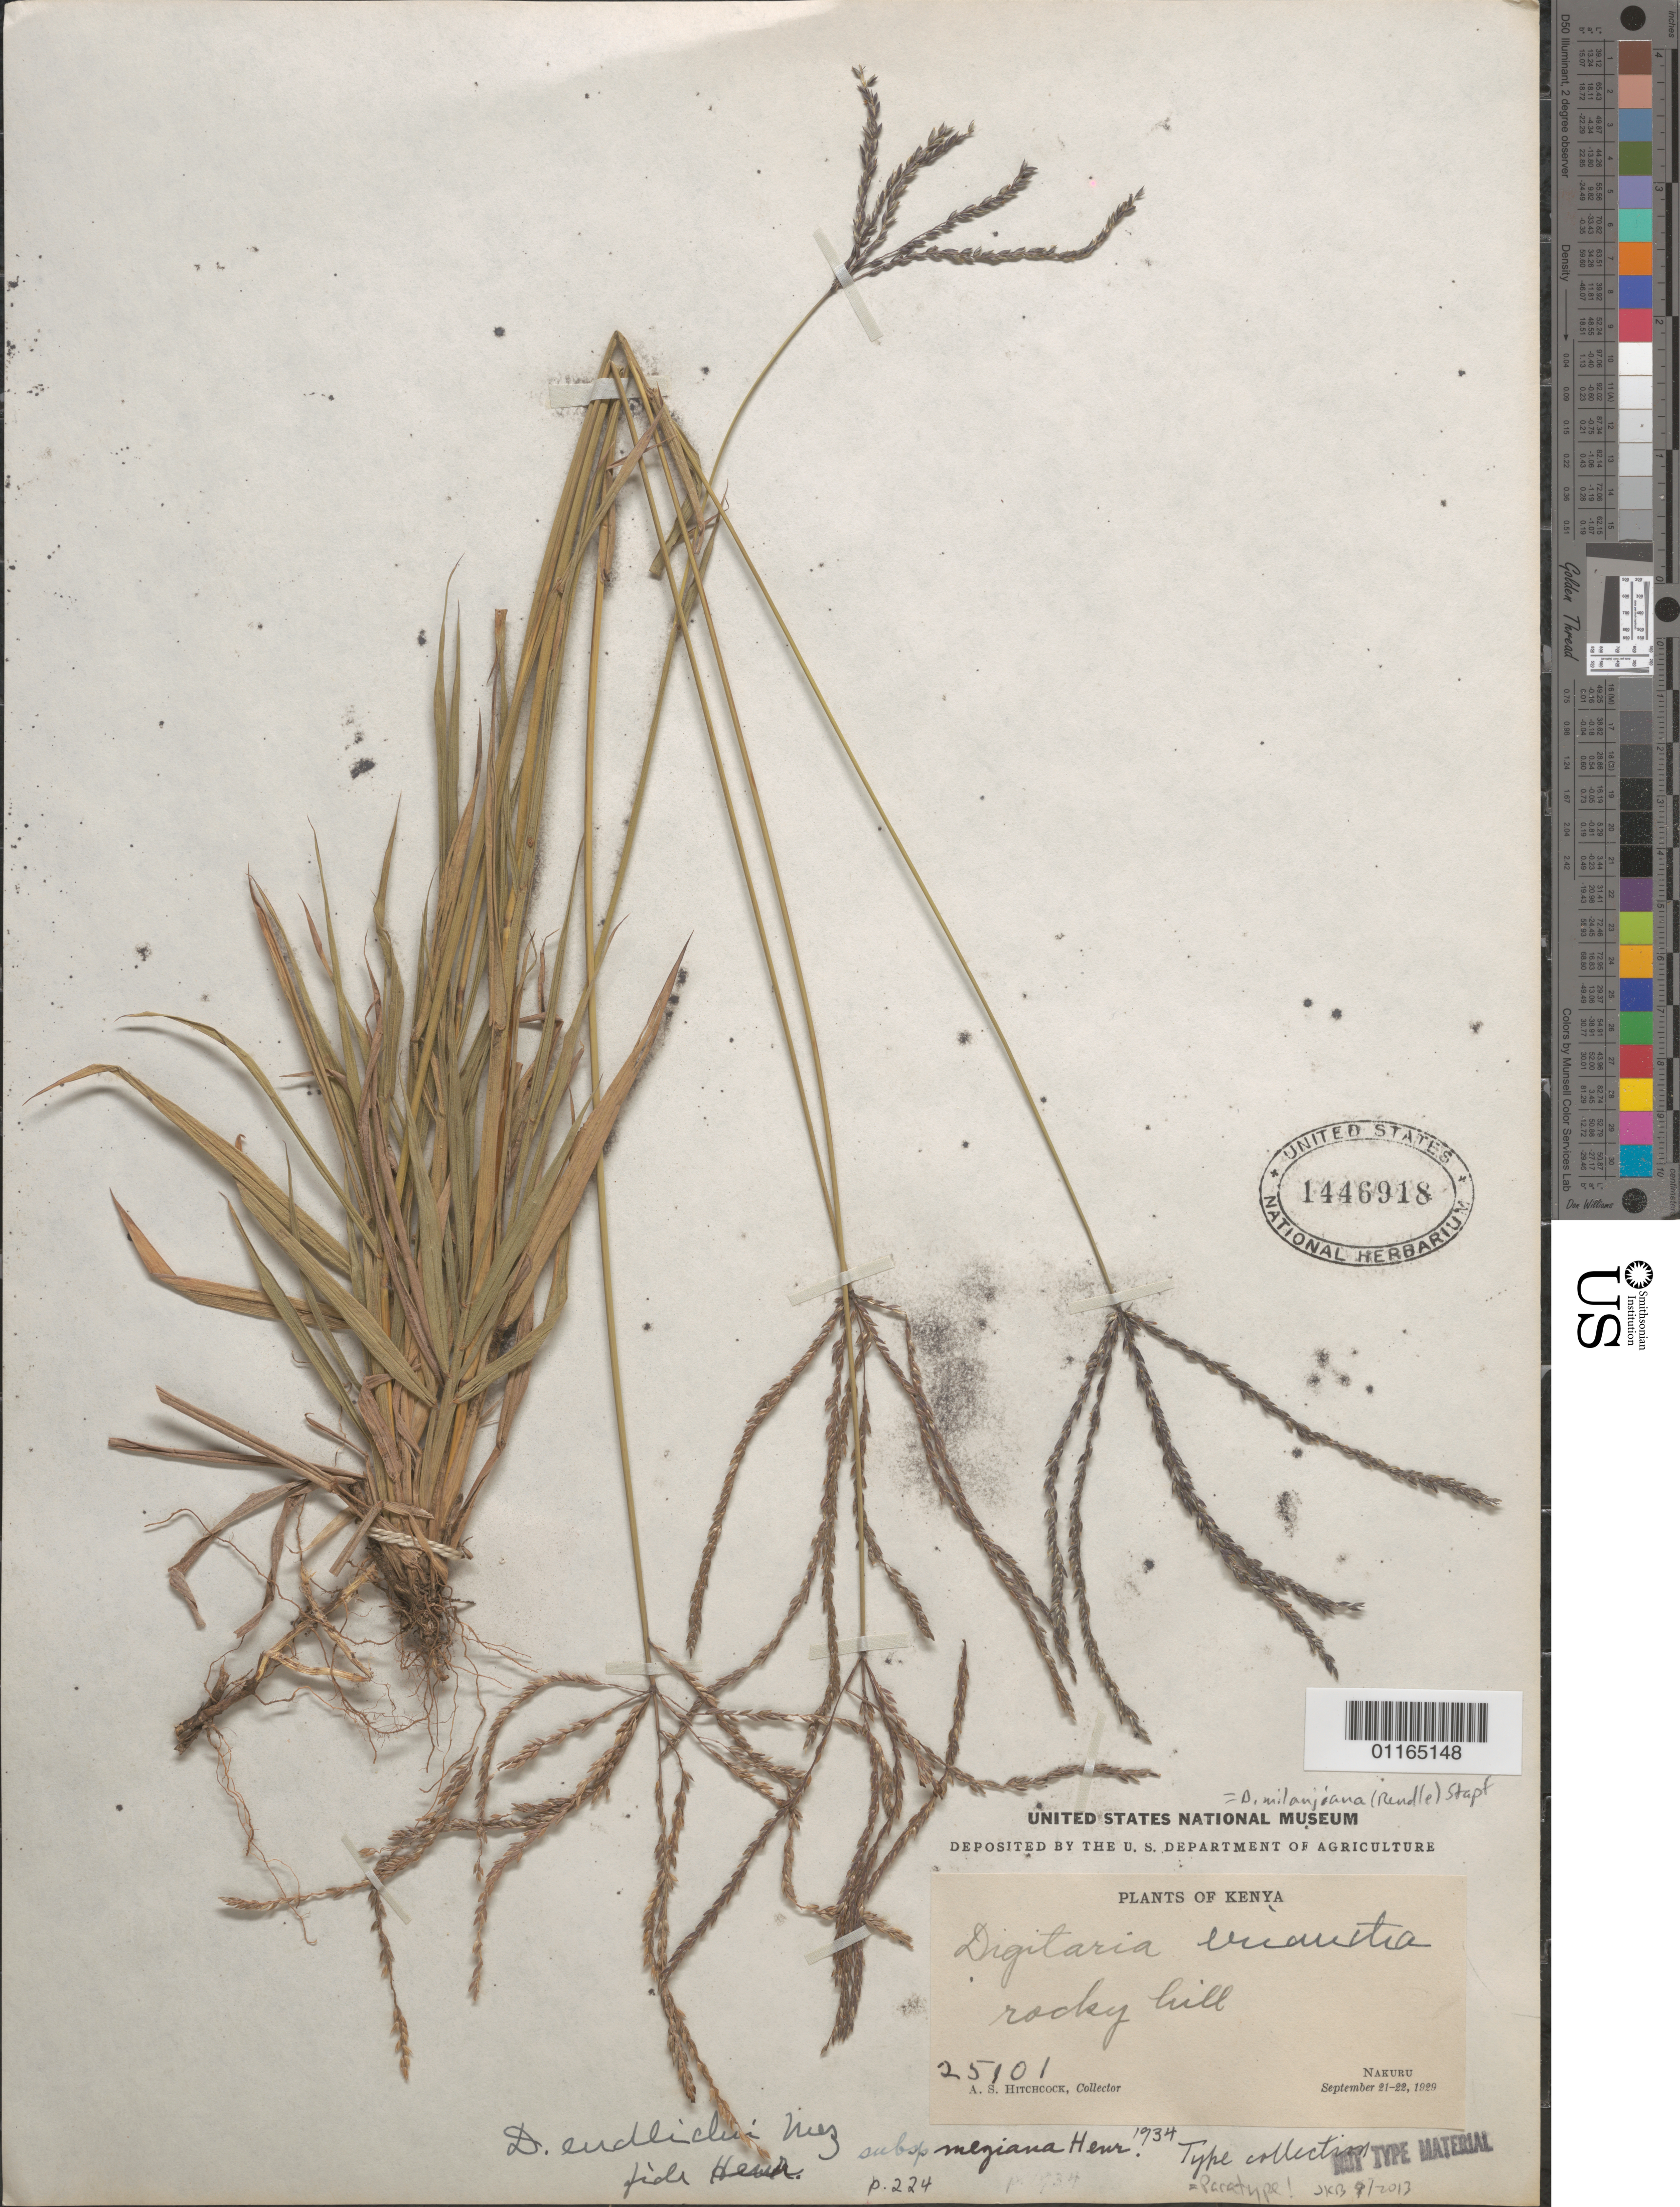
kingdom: Plantae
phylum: Tracheophyta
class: Liliopsida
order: Poales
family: Poaceae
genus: Digitaria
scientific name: Digitaria milanjiana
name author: (Rendle) Stapf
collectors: A. S. Hitchcock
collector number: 25101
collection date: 1929-09-21/1929-09-22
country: Kenya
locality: Nakuru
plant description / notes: Annotated as "Type collection" of Digitaria endlichii subsp. meziana Henr.; cited in protologue (=paratype) but is not type material.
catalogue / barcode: US 1446918